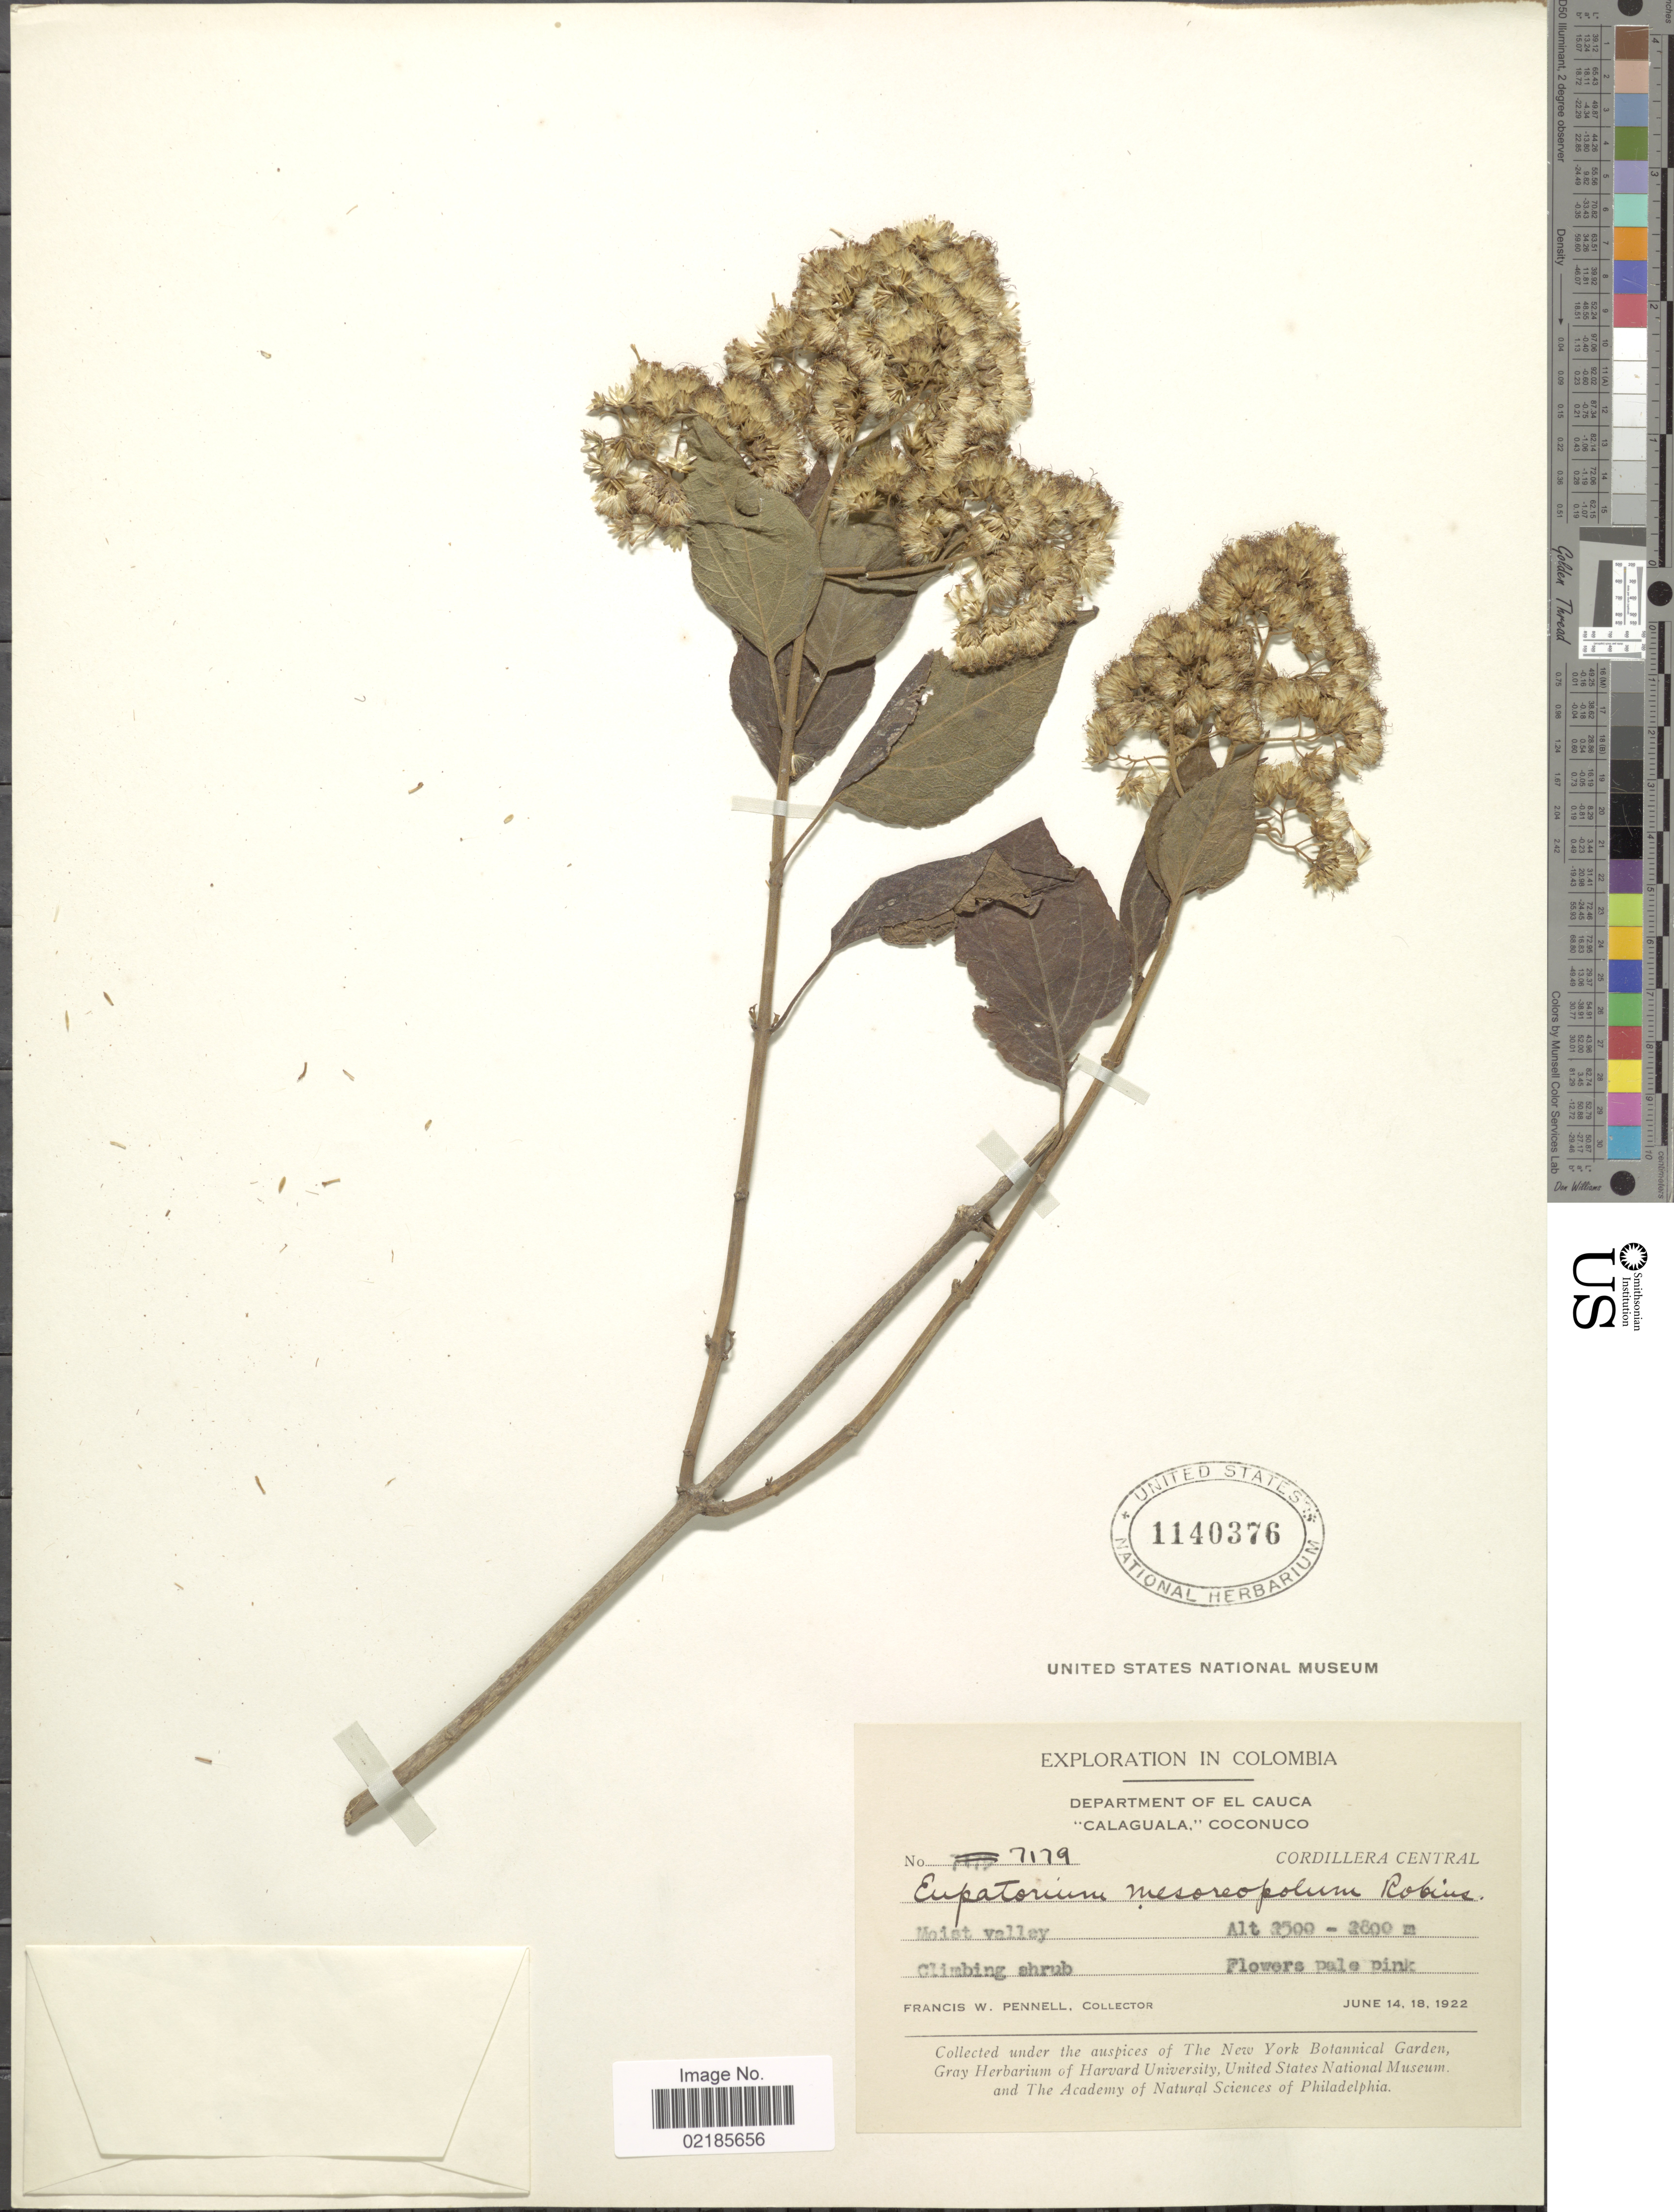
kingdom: Plantae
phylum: Tracheophyta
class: Magnoliopsida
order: Asterales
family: Asteraceae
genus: Koanophyllon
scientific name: Koanophyllon mesoreopolum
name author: (B.L. Rob.) R.M. King & H. Rob.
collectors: F. W. Pennell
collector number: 7179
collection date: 1922-06-14/1922-06-18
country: Colombia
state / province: Cauca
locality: Department of El Cauca, Calaguala:, Coconuco, Cordillera Central, moist valley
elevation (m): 2500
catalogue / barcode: US 1140376